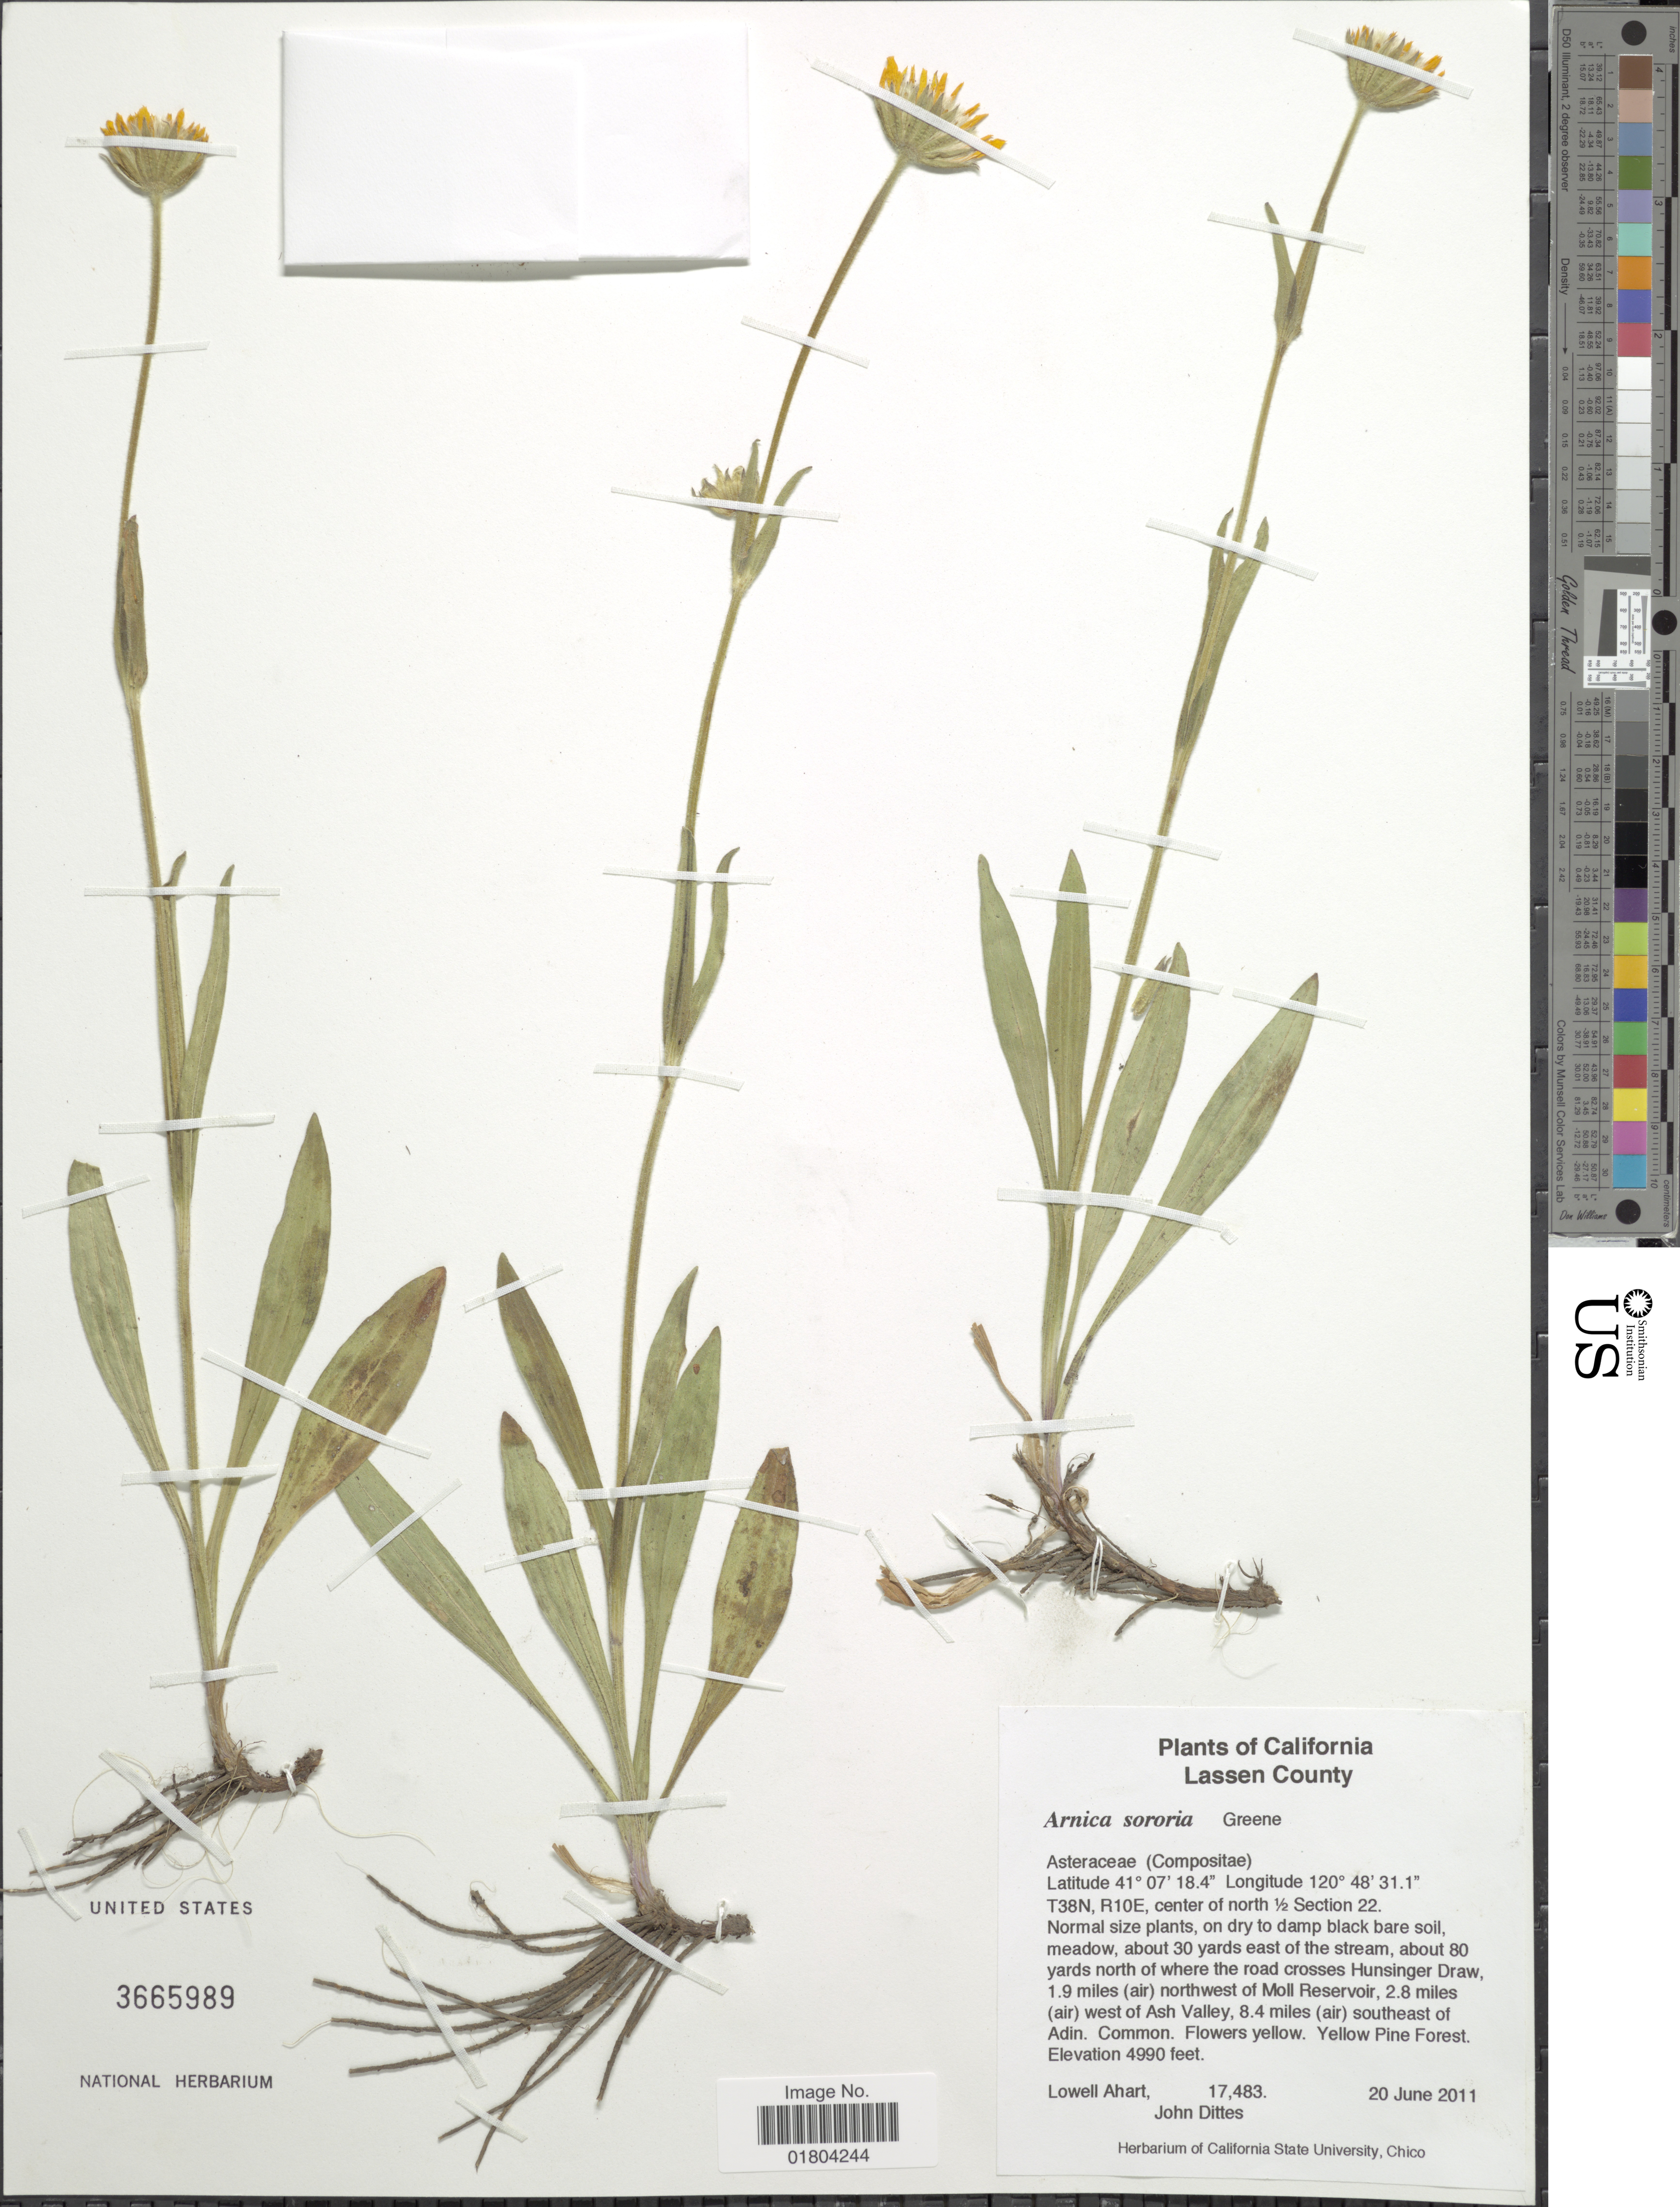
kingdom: Plantae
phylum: Tracheophyta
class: Magnoliopsida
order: Asterales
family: Asteraceae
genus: Arnica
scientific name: Arnica sororia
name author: Greene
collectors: L. Ahart & J. Dittes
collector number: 17483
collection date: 2011-06-20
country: United States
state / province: California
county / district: Lassen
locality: Lassen County, T38N, R10E, center of north ½ Section 22, about 30 yards east of the stream, about 80 yards north of where the road crosses Hunsinger Draw, 1.9 miles (air) northwest of Moll reservoir, 2.8 miles (air) west Ash Valley, 8.4 miles (air) southeast of Adin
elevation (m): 1494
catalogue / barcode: US 3665989